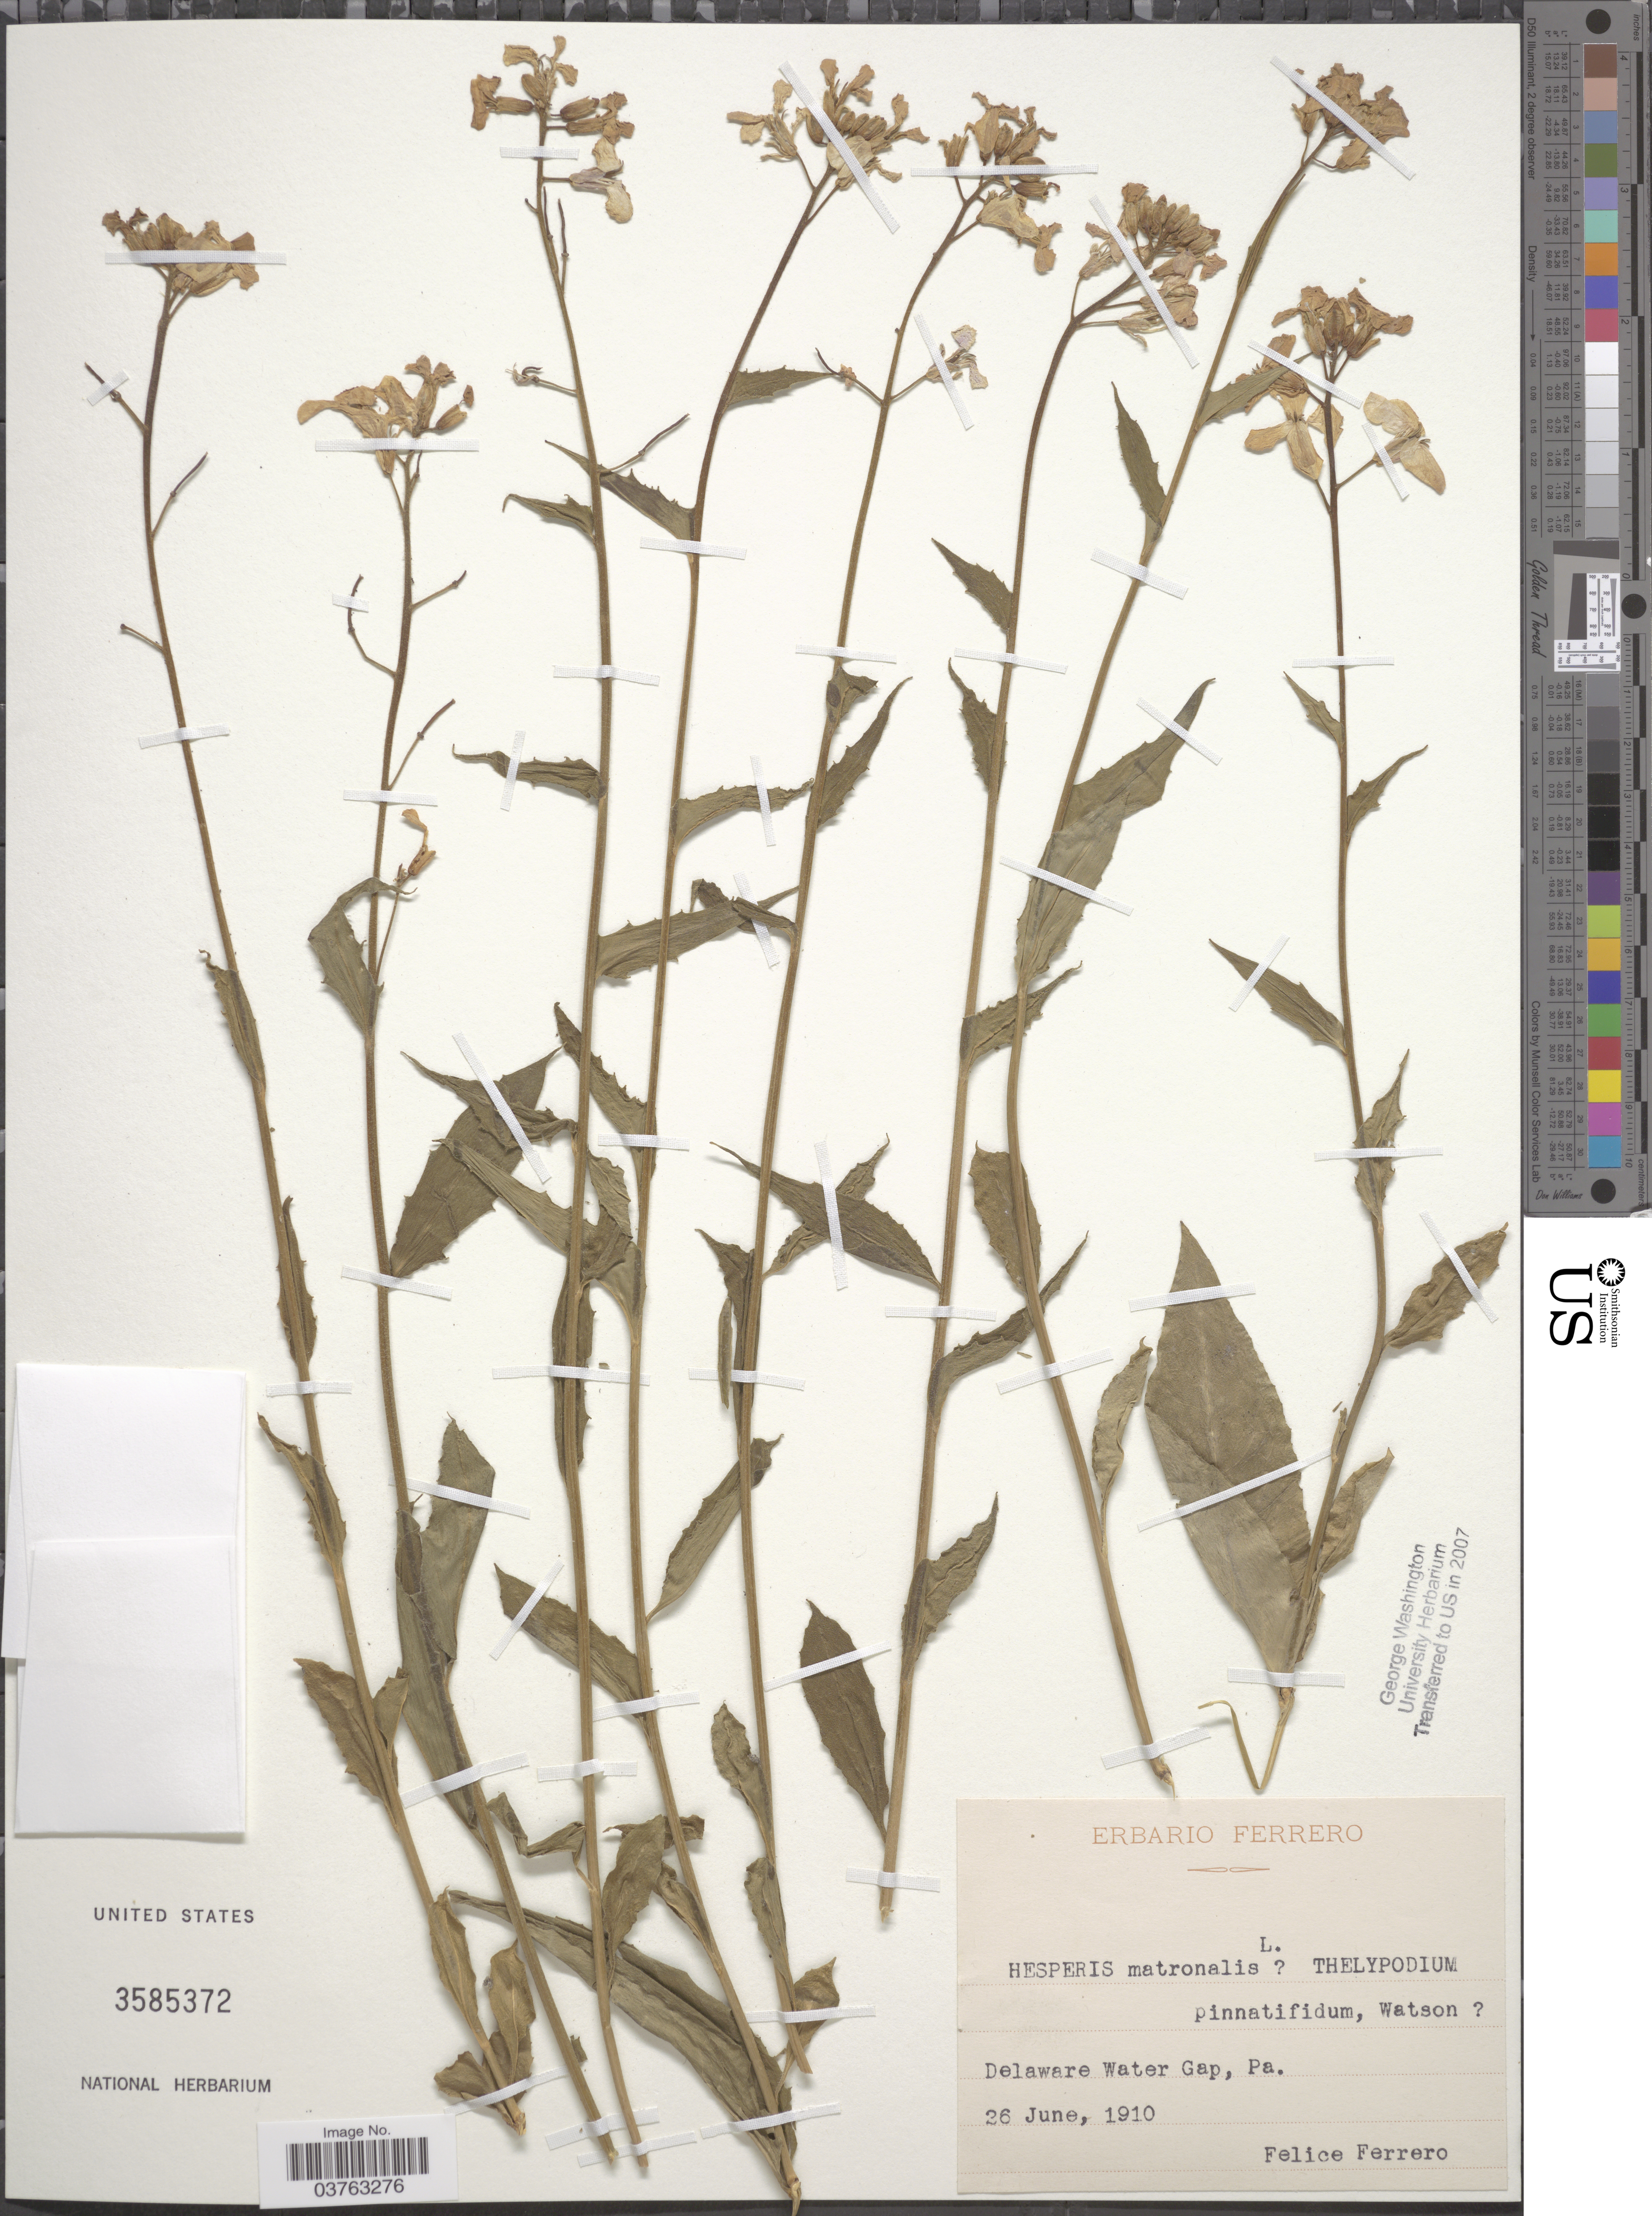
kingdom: Plantae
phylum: Tracheophyta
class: Magnoliopsida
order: Brassicales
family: Brassicaceae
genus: Hesperis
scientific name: Hesperis matronalis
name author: L.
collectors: F. Ferrero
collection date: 1910-06-26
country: United States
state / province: Pennsylvania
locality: Delaware Water Gap.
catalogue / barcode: US 3585372